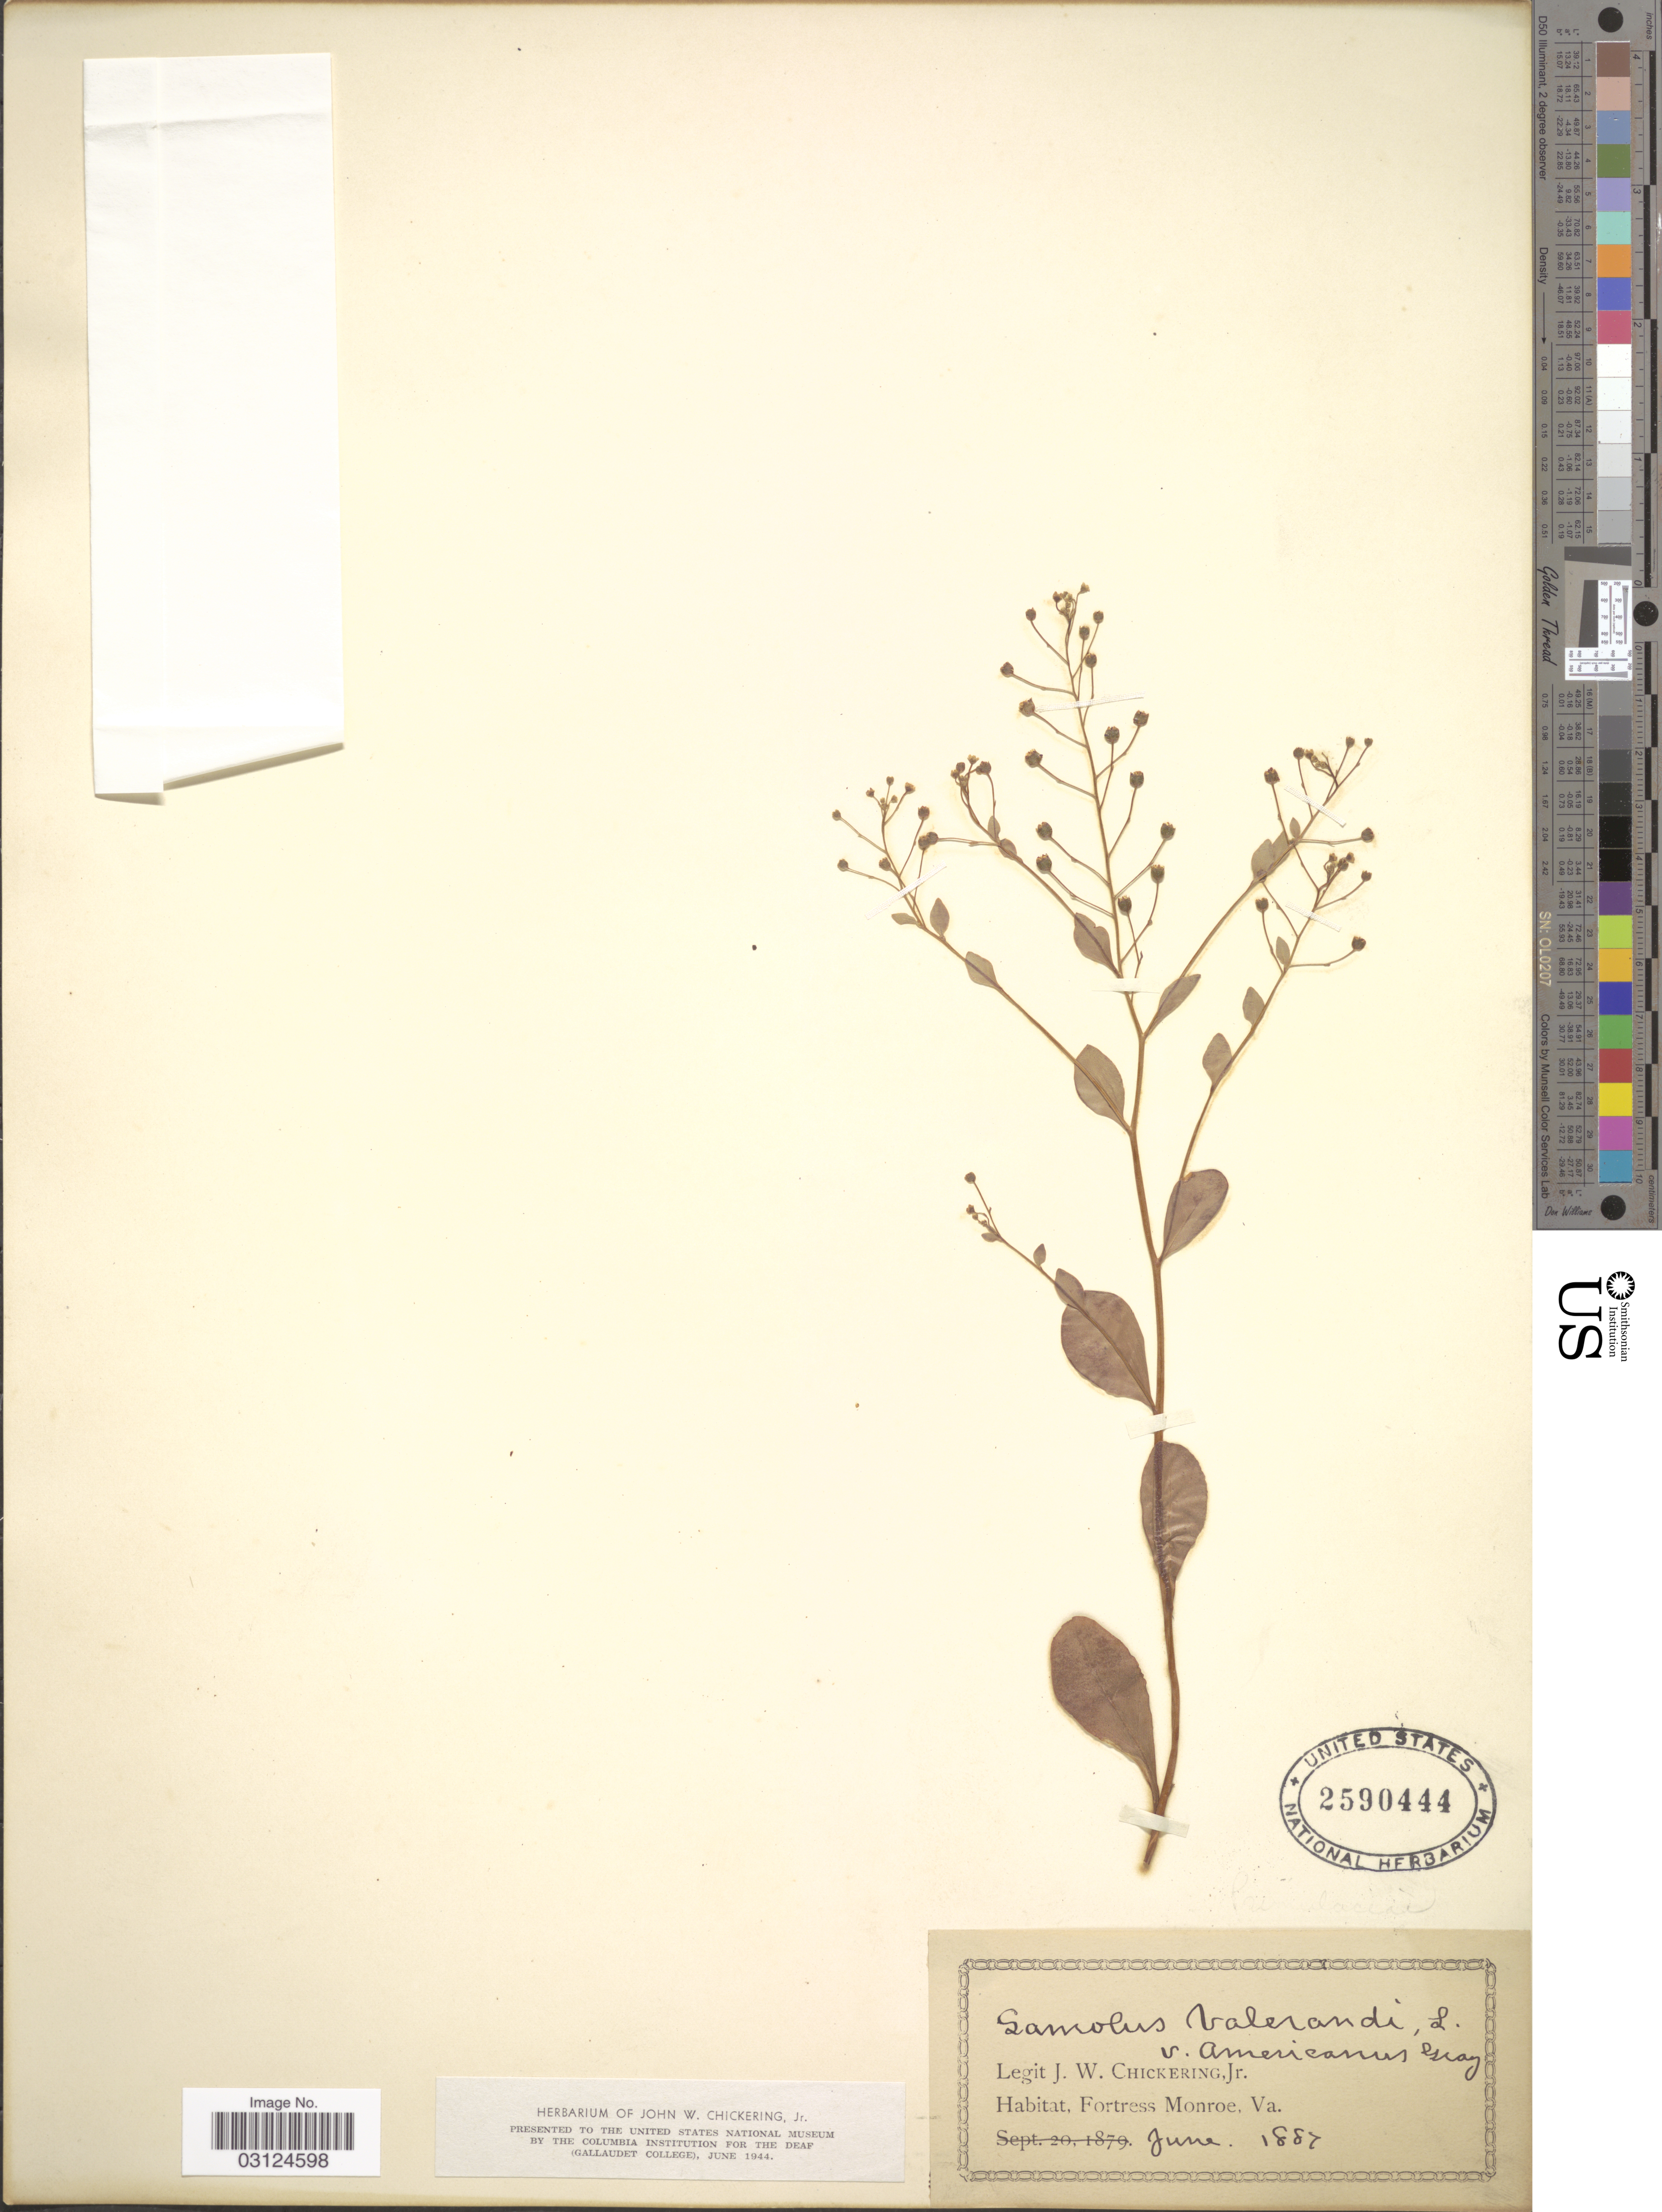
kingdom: Plantae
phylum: Tracheophyta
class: Magnoliopsida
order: Ericales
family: Primulaceae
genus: Samolus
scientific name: Samolus valerandi var. americanus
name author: A. Gray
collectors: J. W. Chickering Jr.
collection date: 1887-06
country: United States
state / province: Virginia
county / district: City of Hampton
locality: Fortress Monroe.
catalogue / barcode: US 2590444